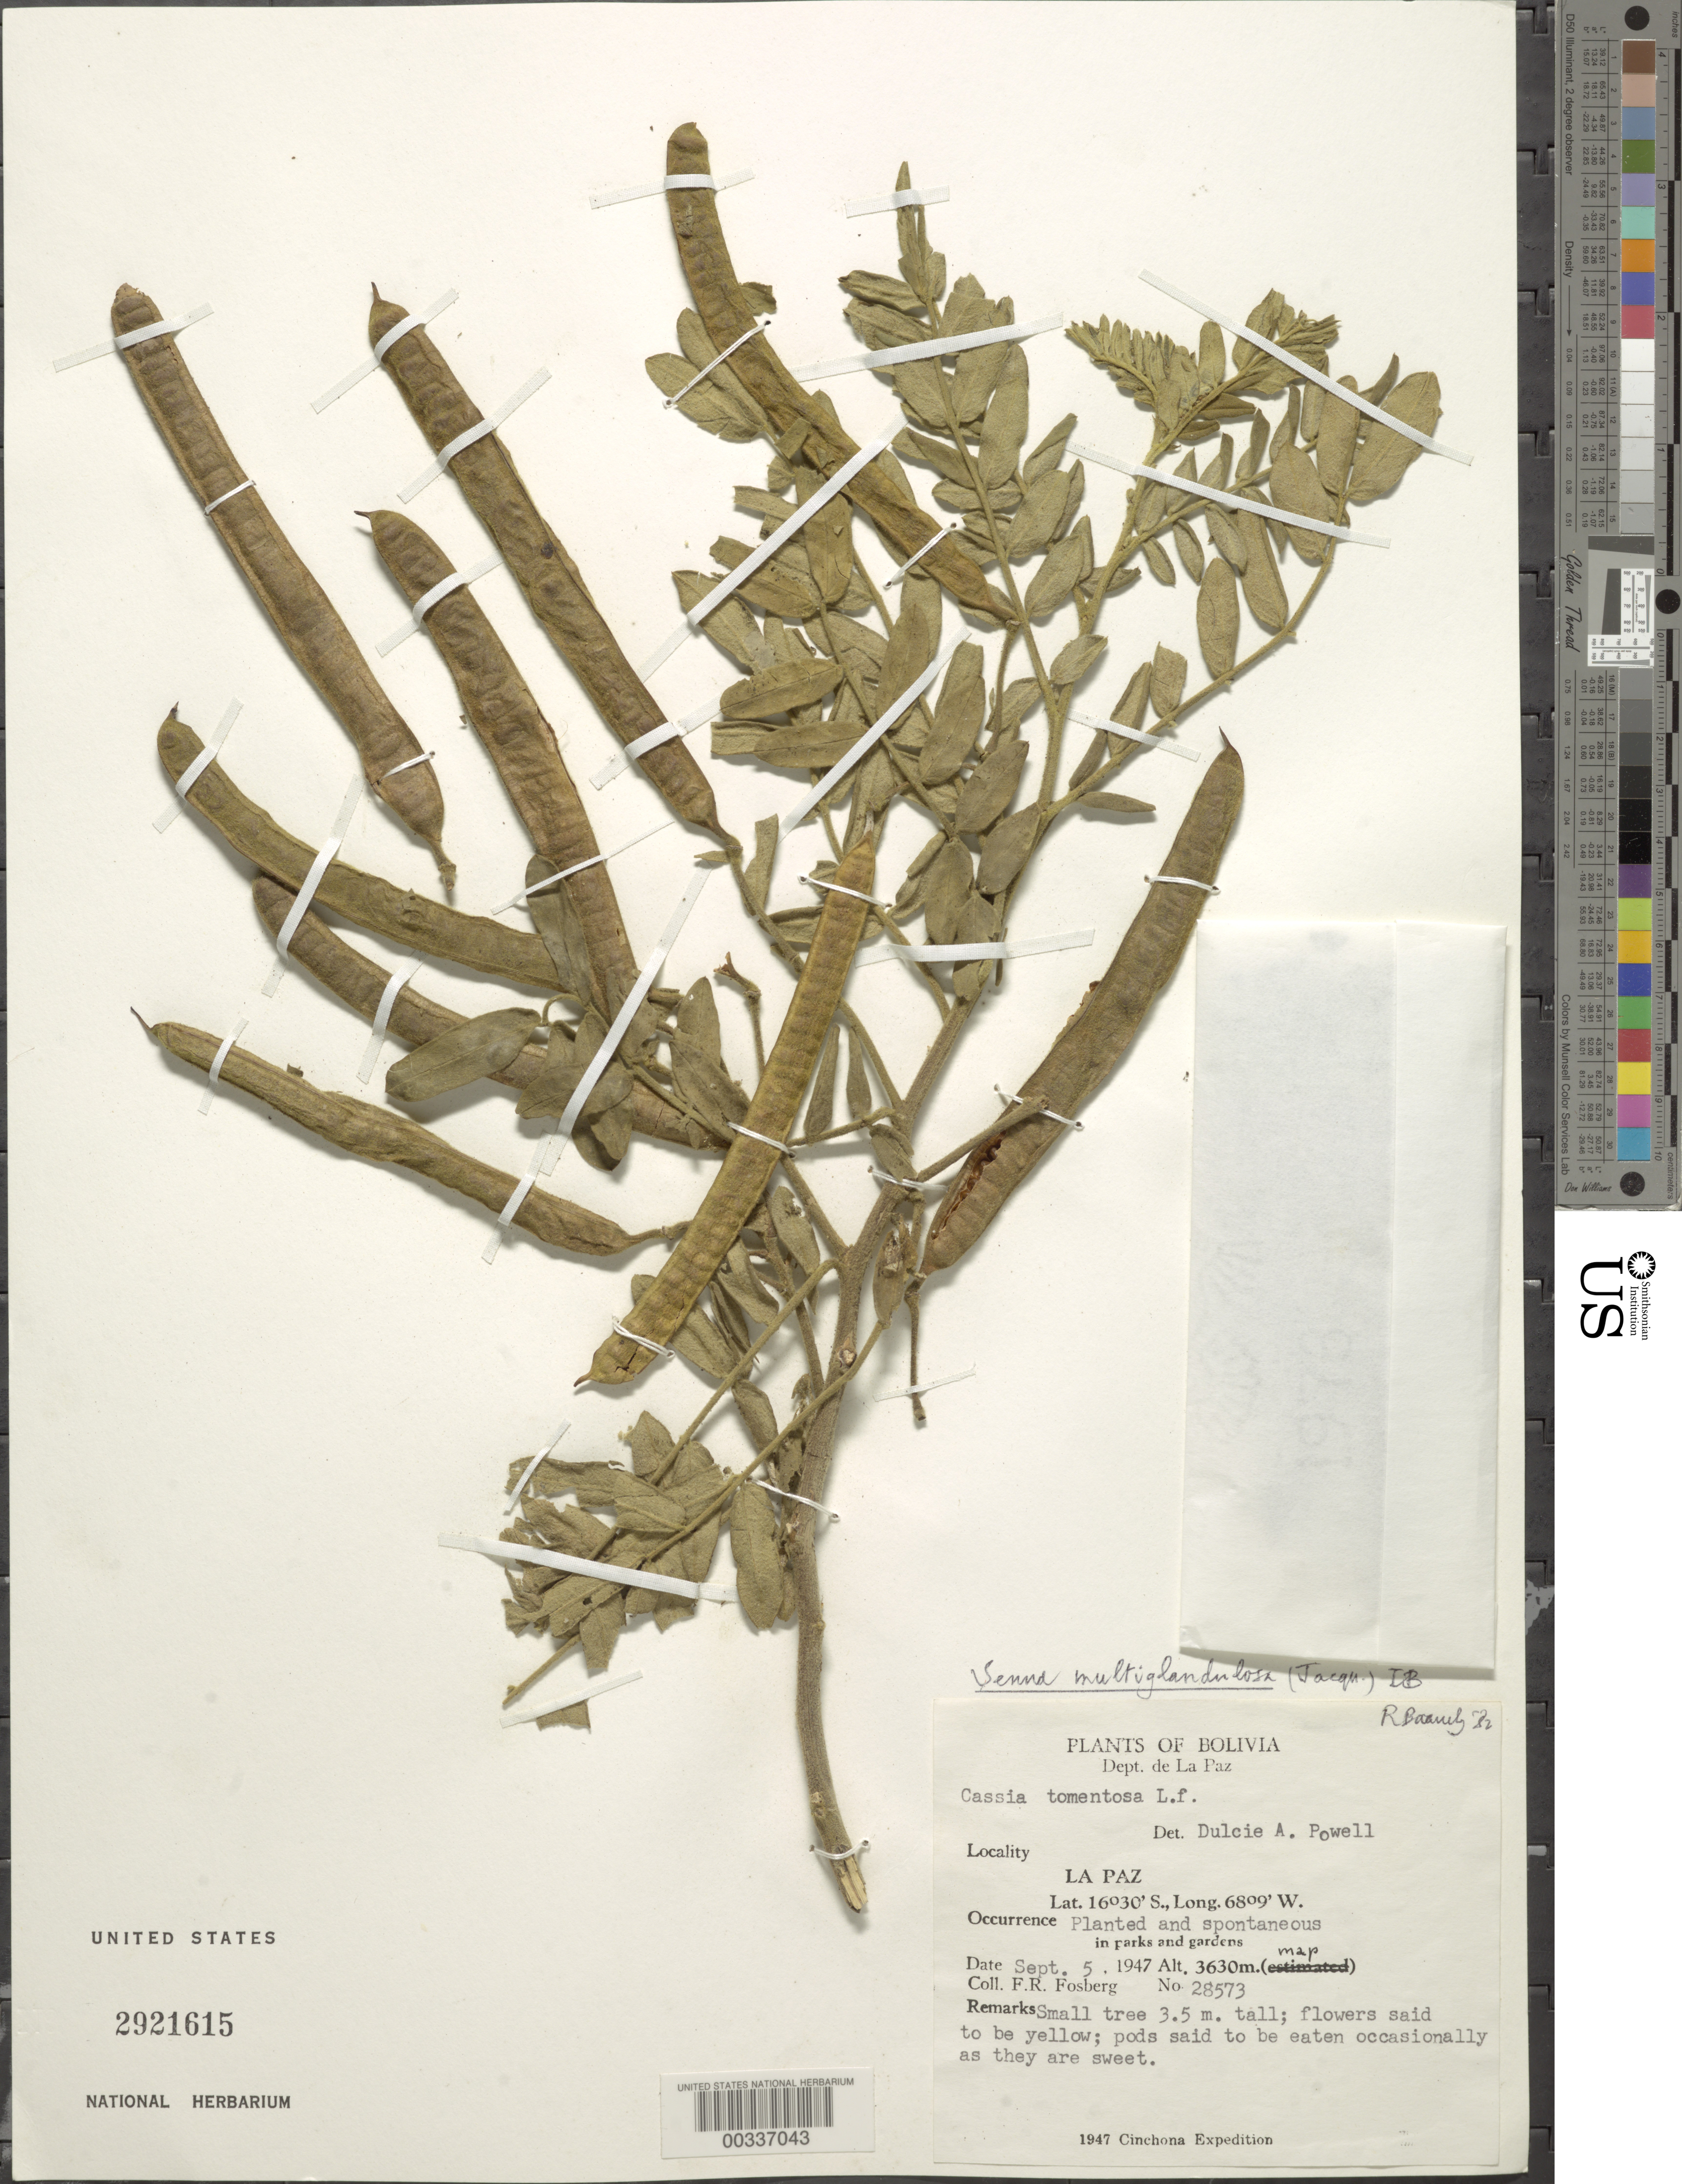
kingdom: Plantae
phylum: Tracheophyta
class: Magnoliopsida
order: Fabales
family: Fabaceae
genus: Senna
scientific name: Senna multiglandulosa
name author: (Jacq.) H.S. Irwin & Barneby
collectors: F. R. Fosberg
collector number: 28573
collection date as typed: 05 Sep 1947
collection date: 1947-09-05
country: Bolivia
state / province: La Paz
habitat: In parks and gardens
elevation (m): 3630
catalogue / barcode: US 2921615